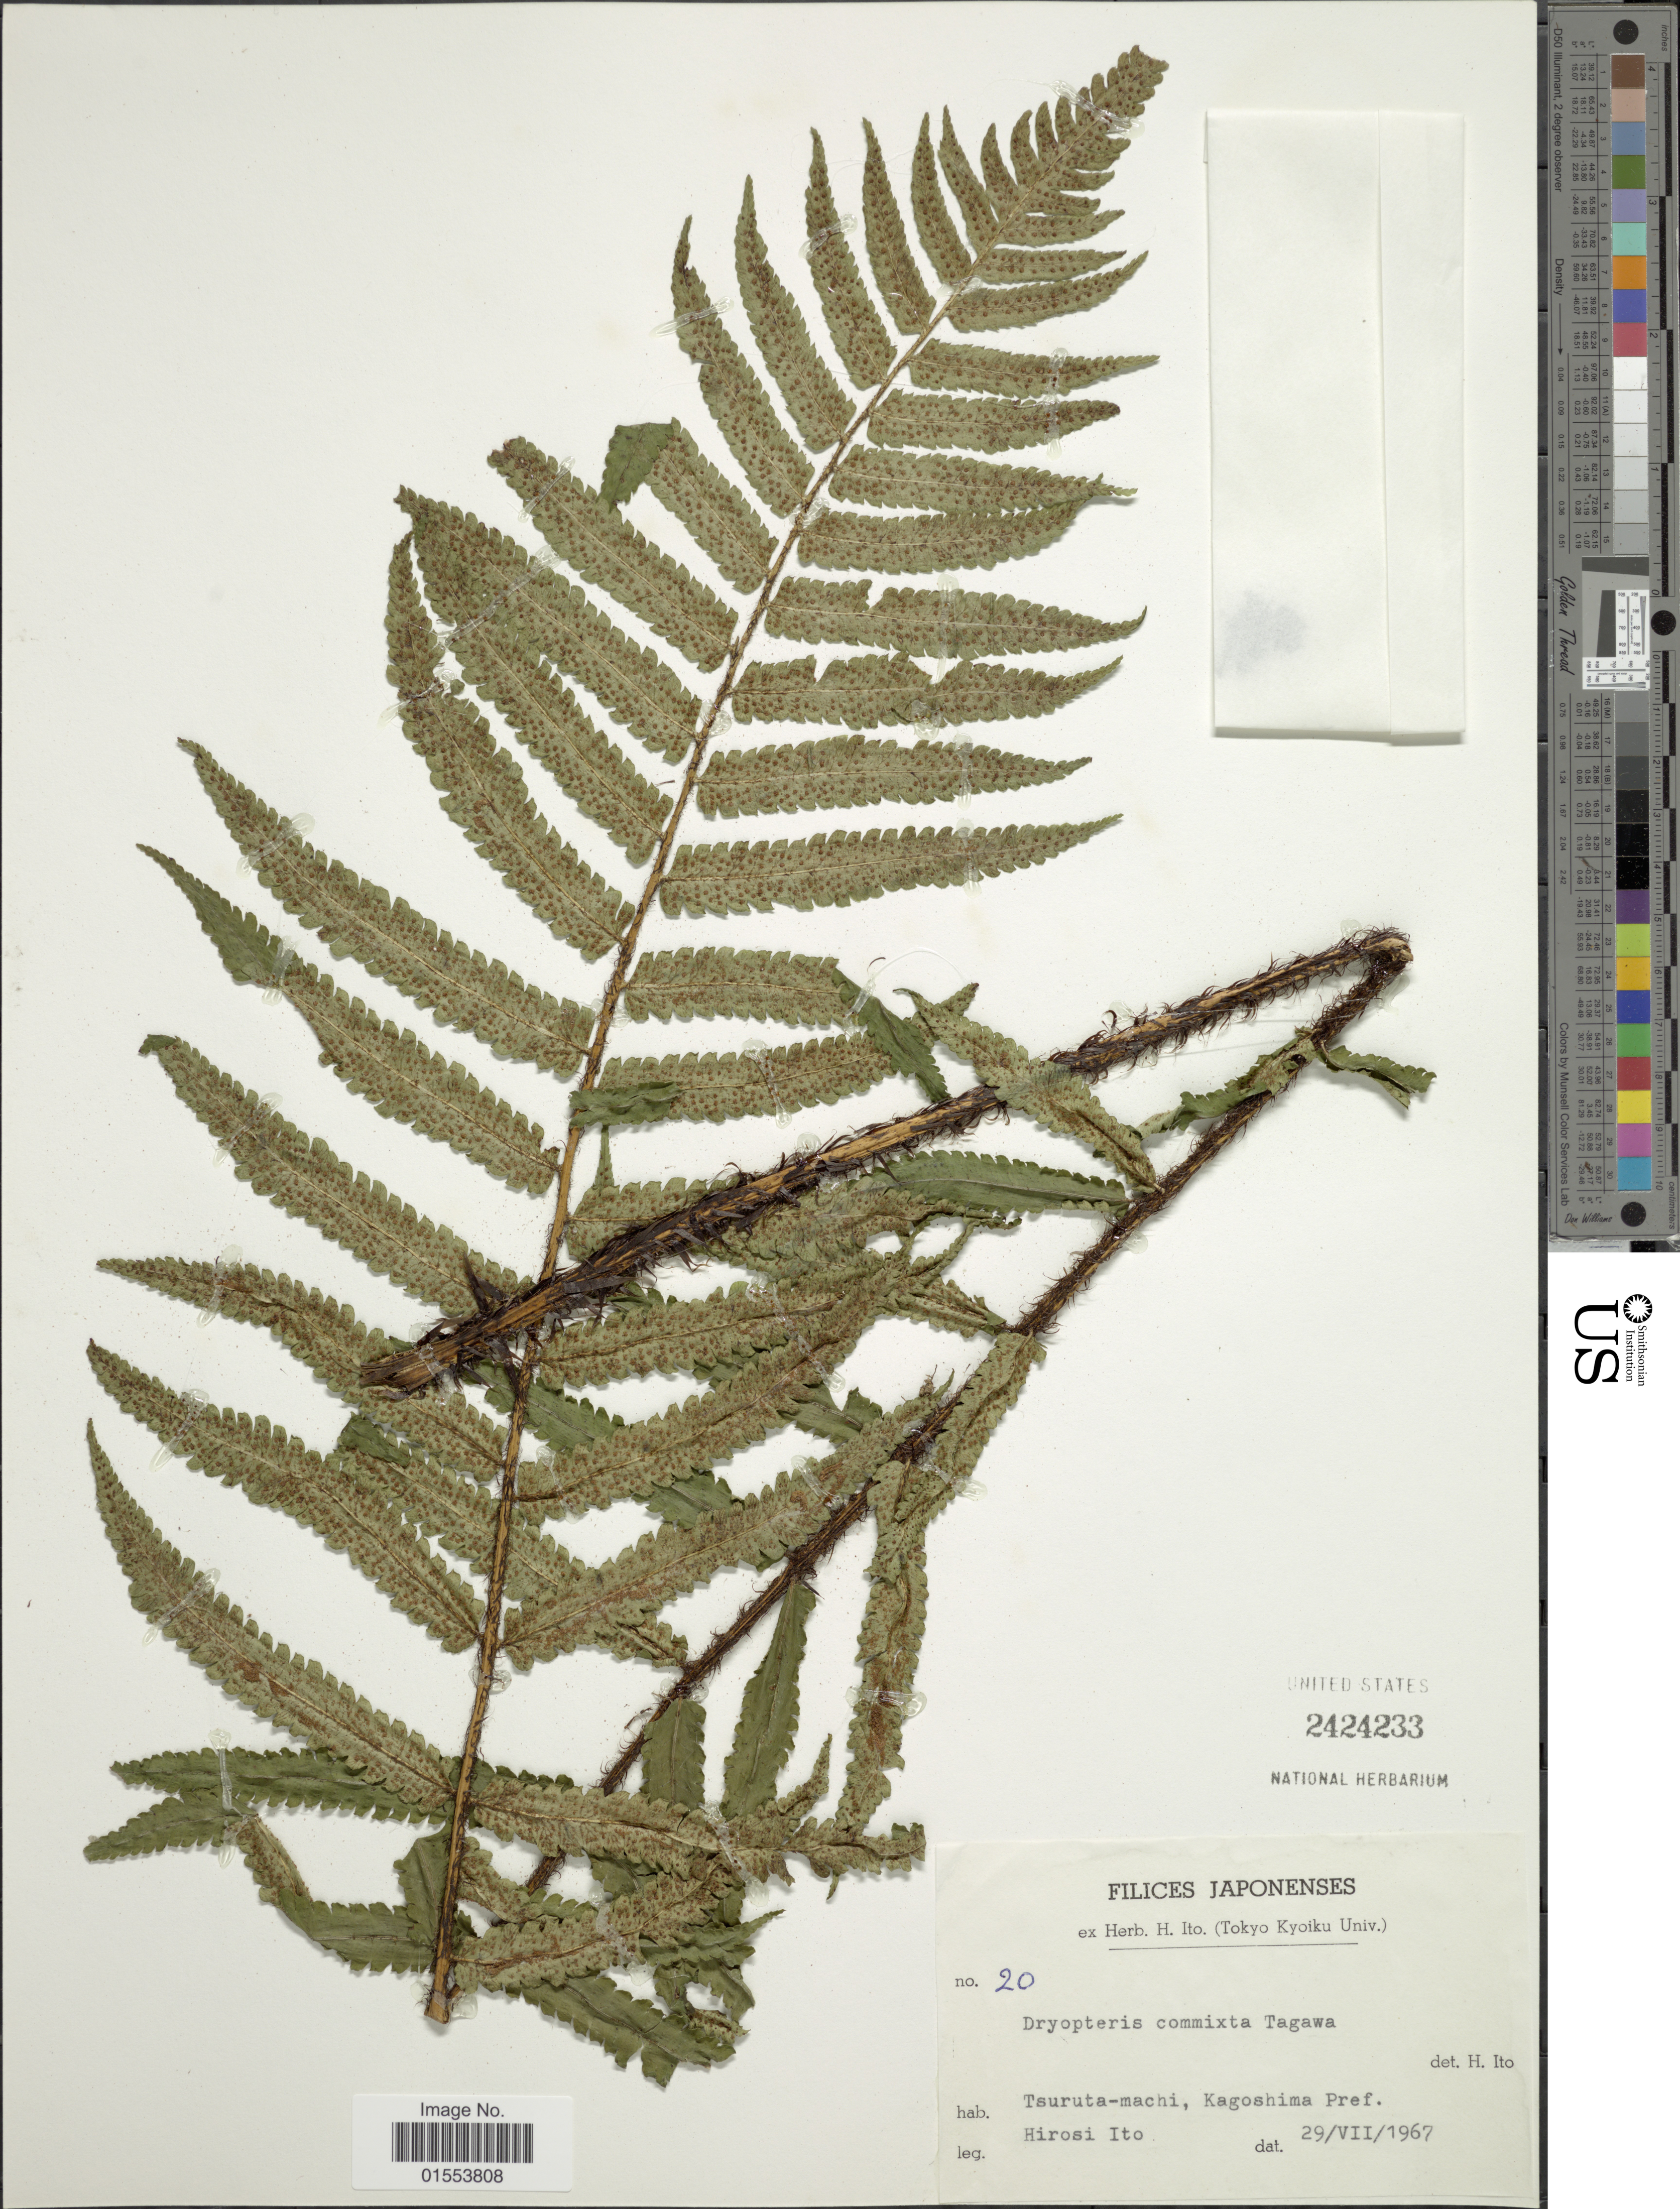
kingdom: Plantae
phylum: Tracheophyta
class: Polypodiopsida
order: Polypodiales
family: Dryopteridaceae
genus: Dryopteris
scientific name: Dryopteris commixta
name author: Tagawa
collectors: H. Itô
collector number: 20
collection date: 1967-07-29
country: Japan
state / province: Kagosima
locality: Japonenses, Tsuruta-machi, Kagoshima Pref.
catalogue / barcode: US 2424233